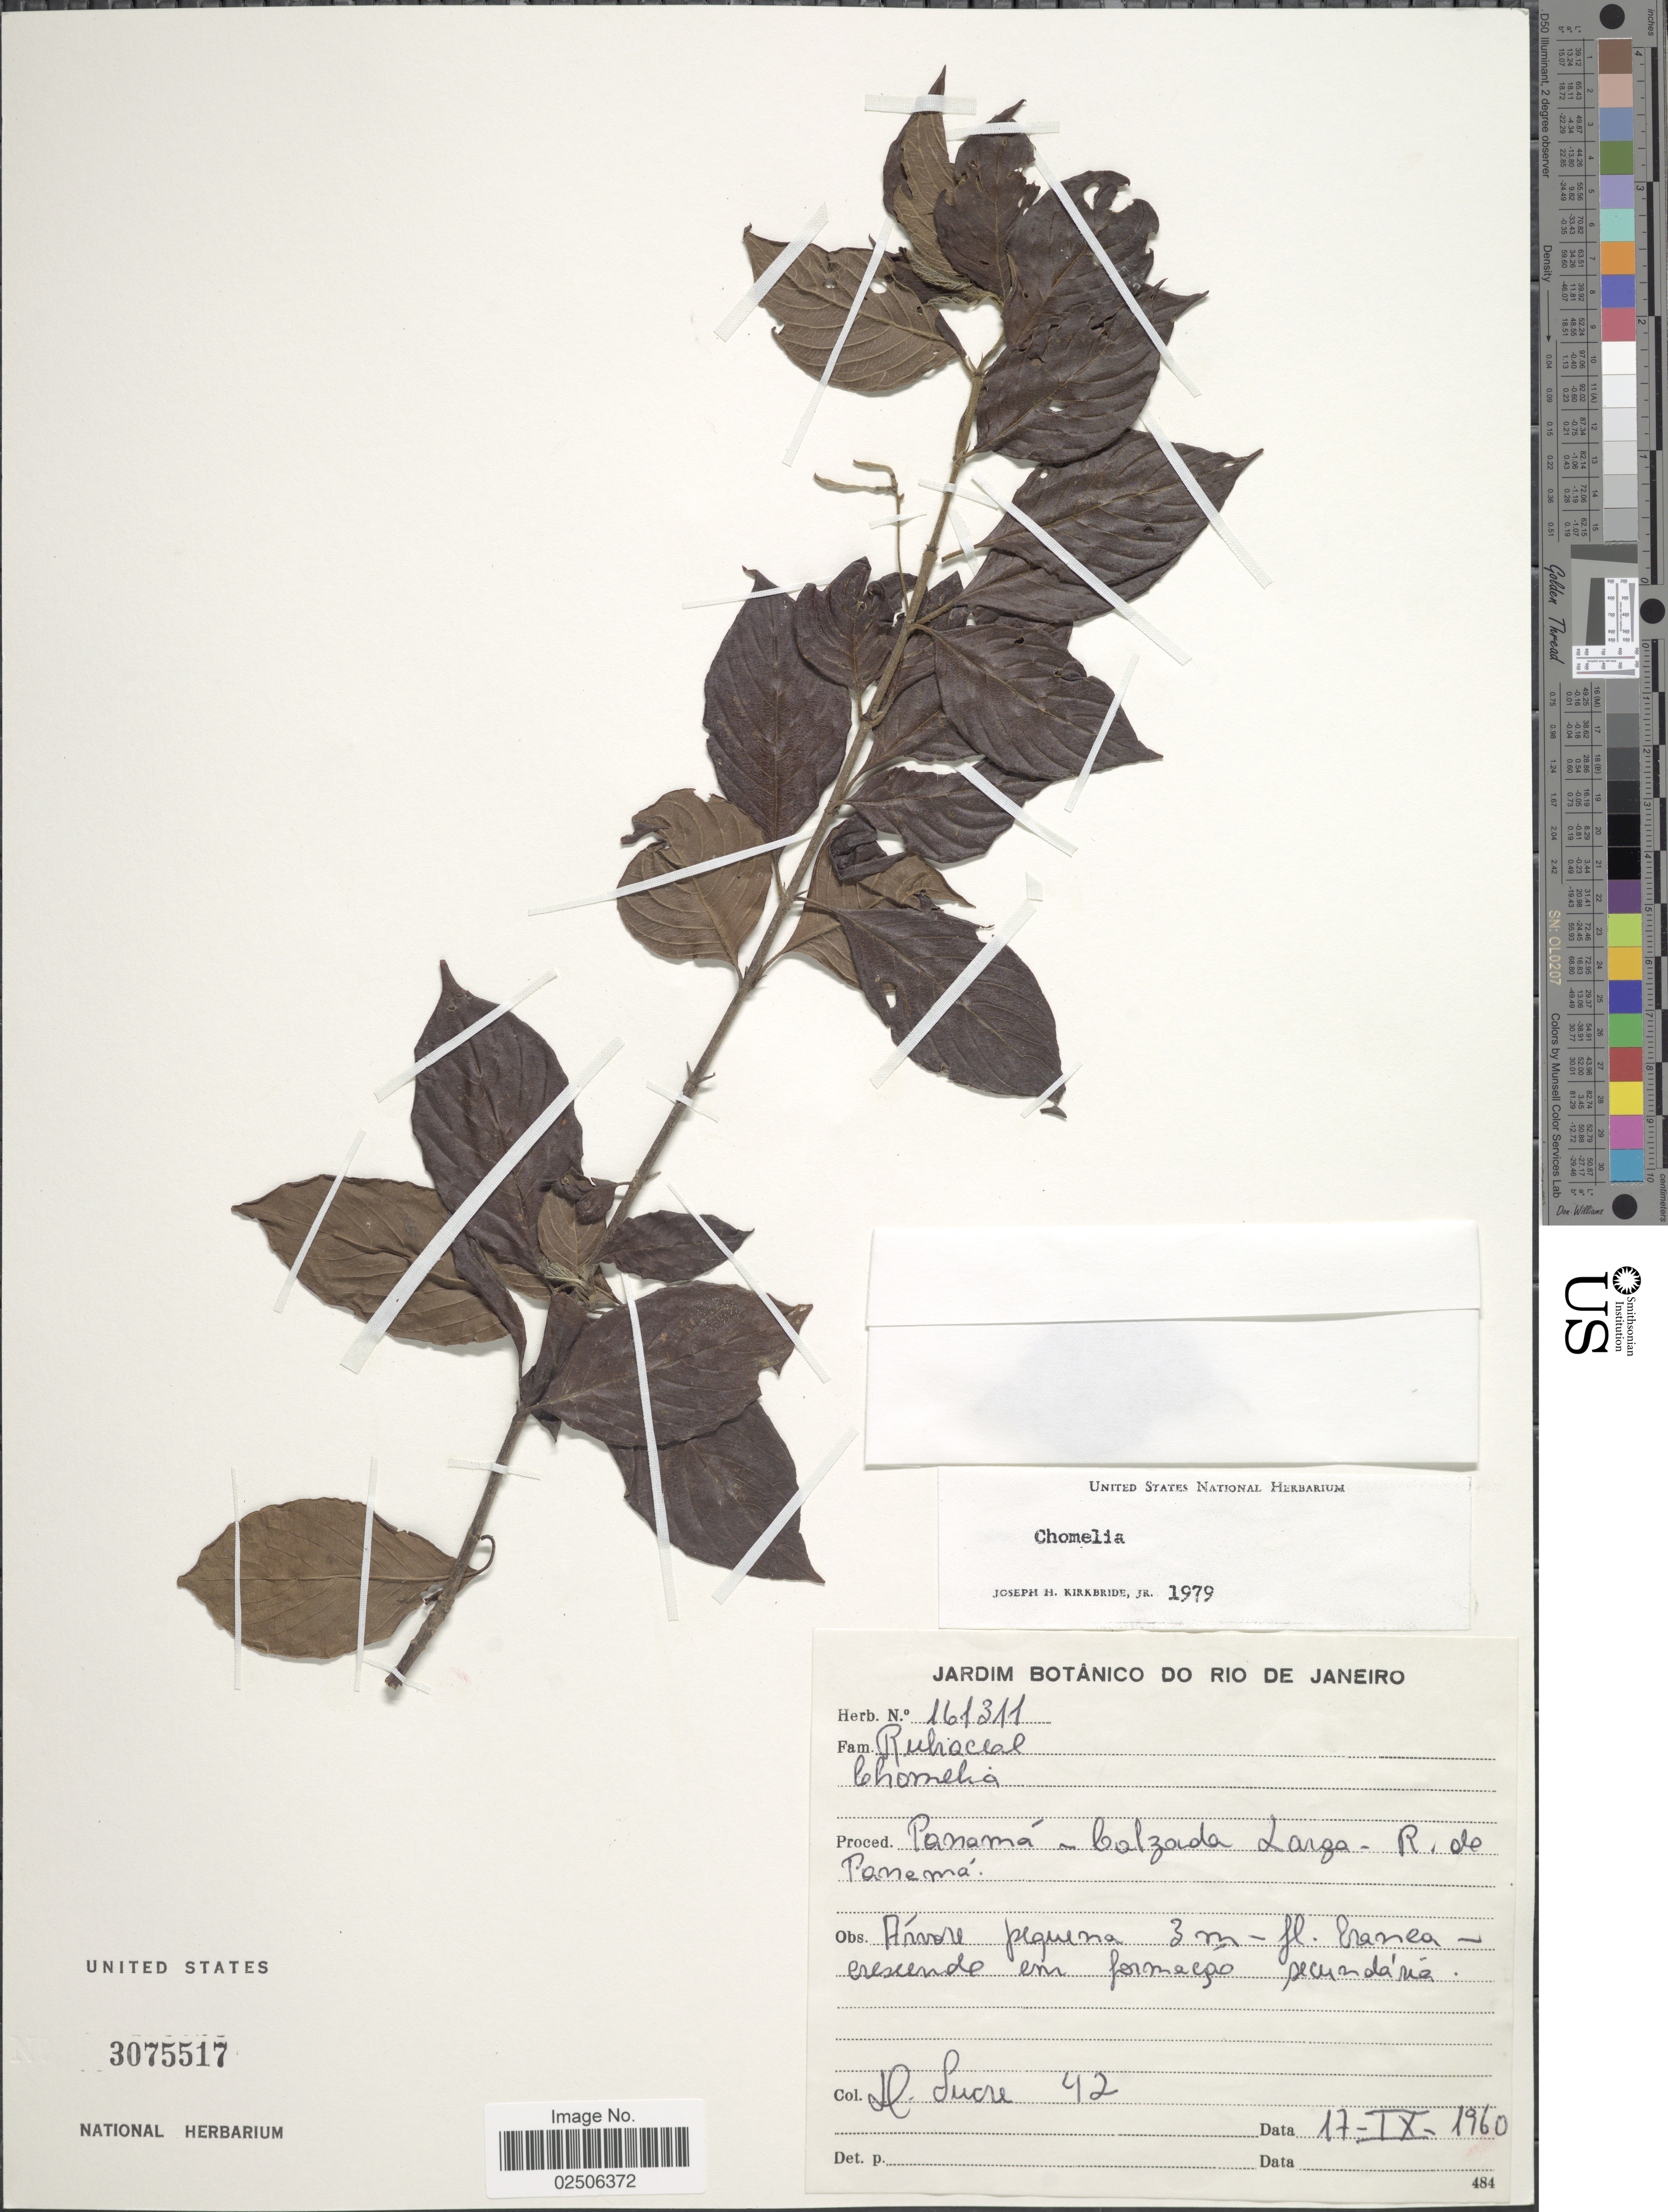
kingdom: Plantae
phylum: Tracheophyta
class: Magnoliopsida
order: Gentianales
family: Rubiaceae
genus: Chomelia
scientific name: Chomelia sp.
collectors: D. Sucre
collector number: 42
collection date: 1960-09-17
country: Panama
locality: Colzada Larza, R. de Panema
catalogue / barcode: US 3075517